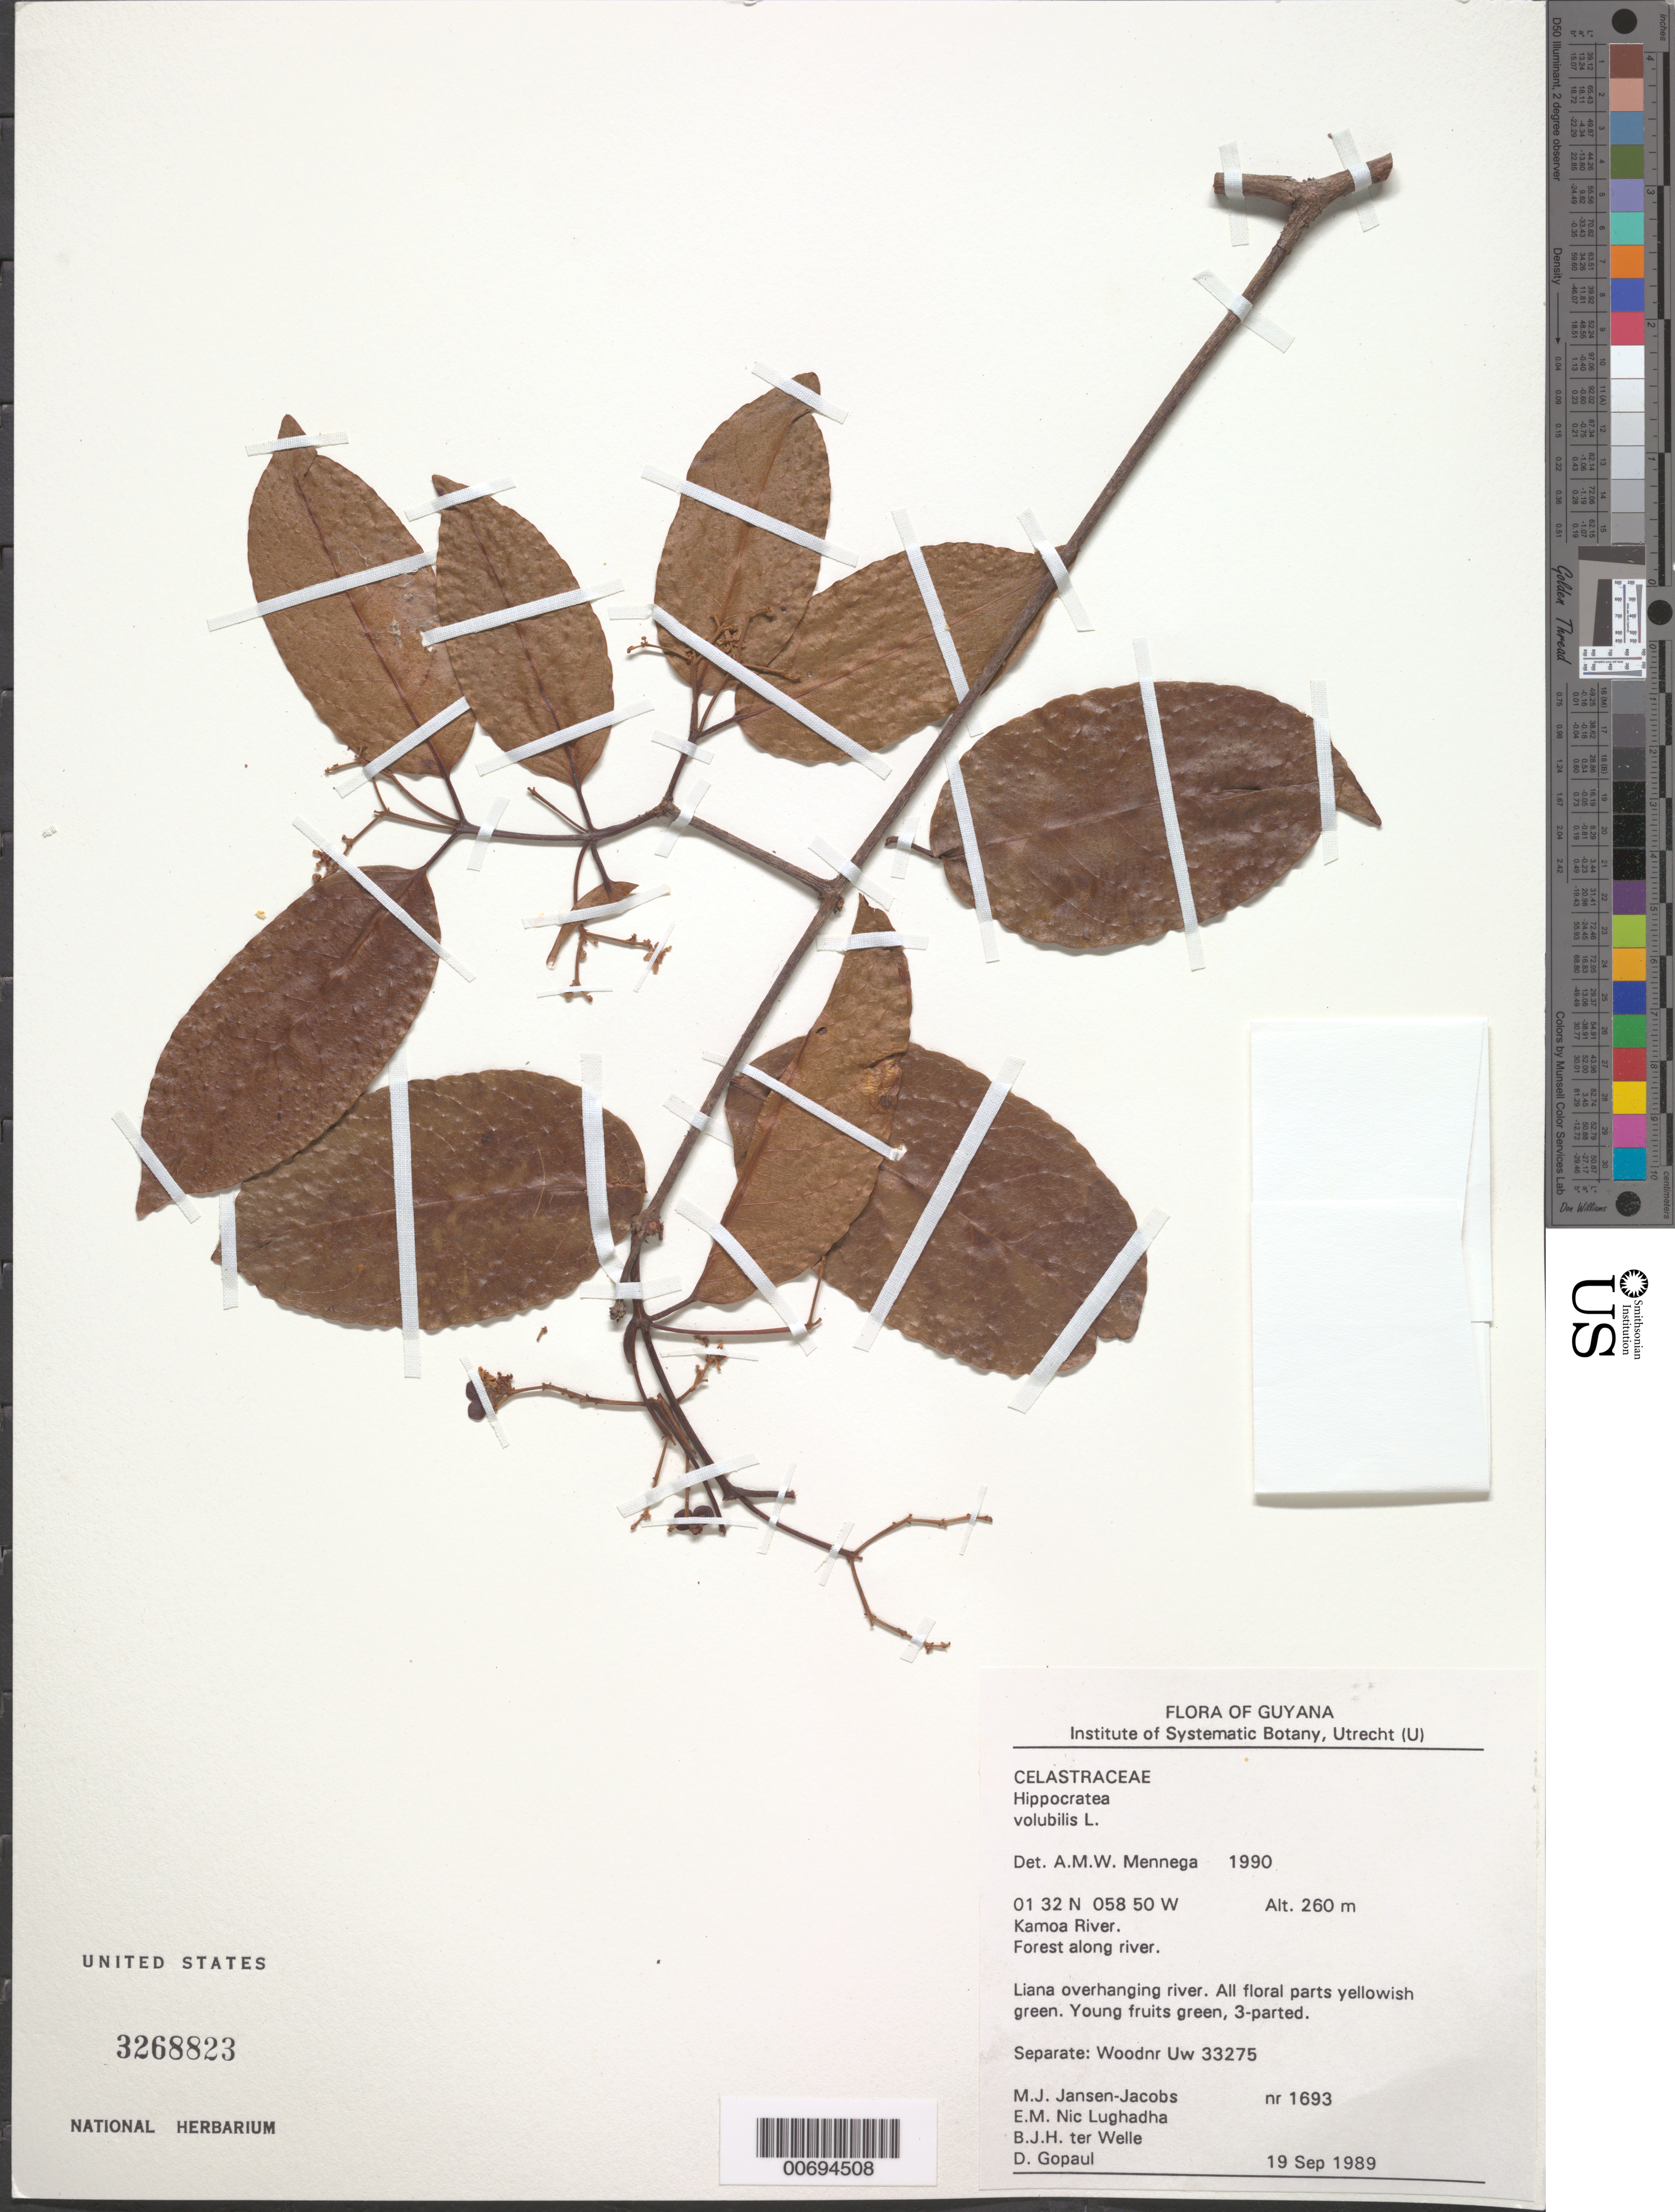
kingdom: Plantae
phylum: Tracheophyta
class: Magnoliopsida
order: Celastrales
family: Celastraceae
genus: Hippocratea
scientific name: Hippocratea volubilis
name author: L.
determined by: Mennega, A. M. W.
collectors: M. J. Jansen-Jacobs, E. Nic Lughadha, B. Welle & D. Gopaul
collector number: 1693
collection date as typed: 19-Sep-89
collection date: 1989-09-19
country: Guyana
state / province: U. Takutu-U. Essequibo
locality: Kamoa River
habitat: Forest along river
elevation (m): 260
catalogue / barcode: US 3268823